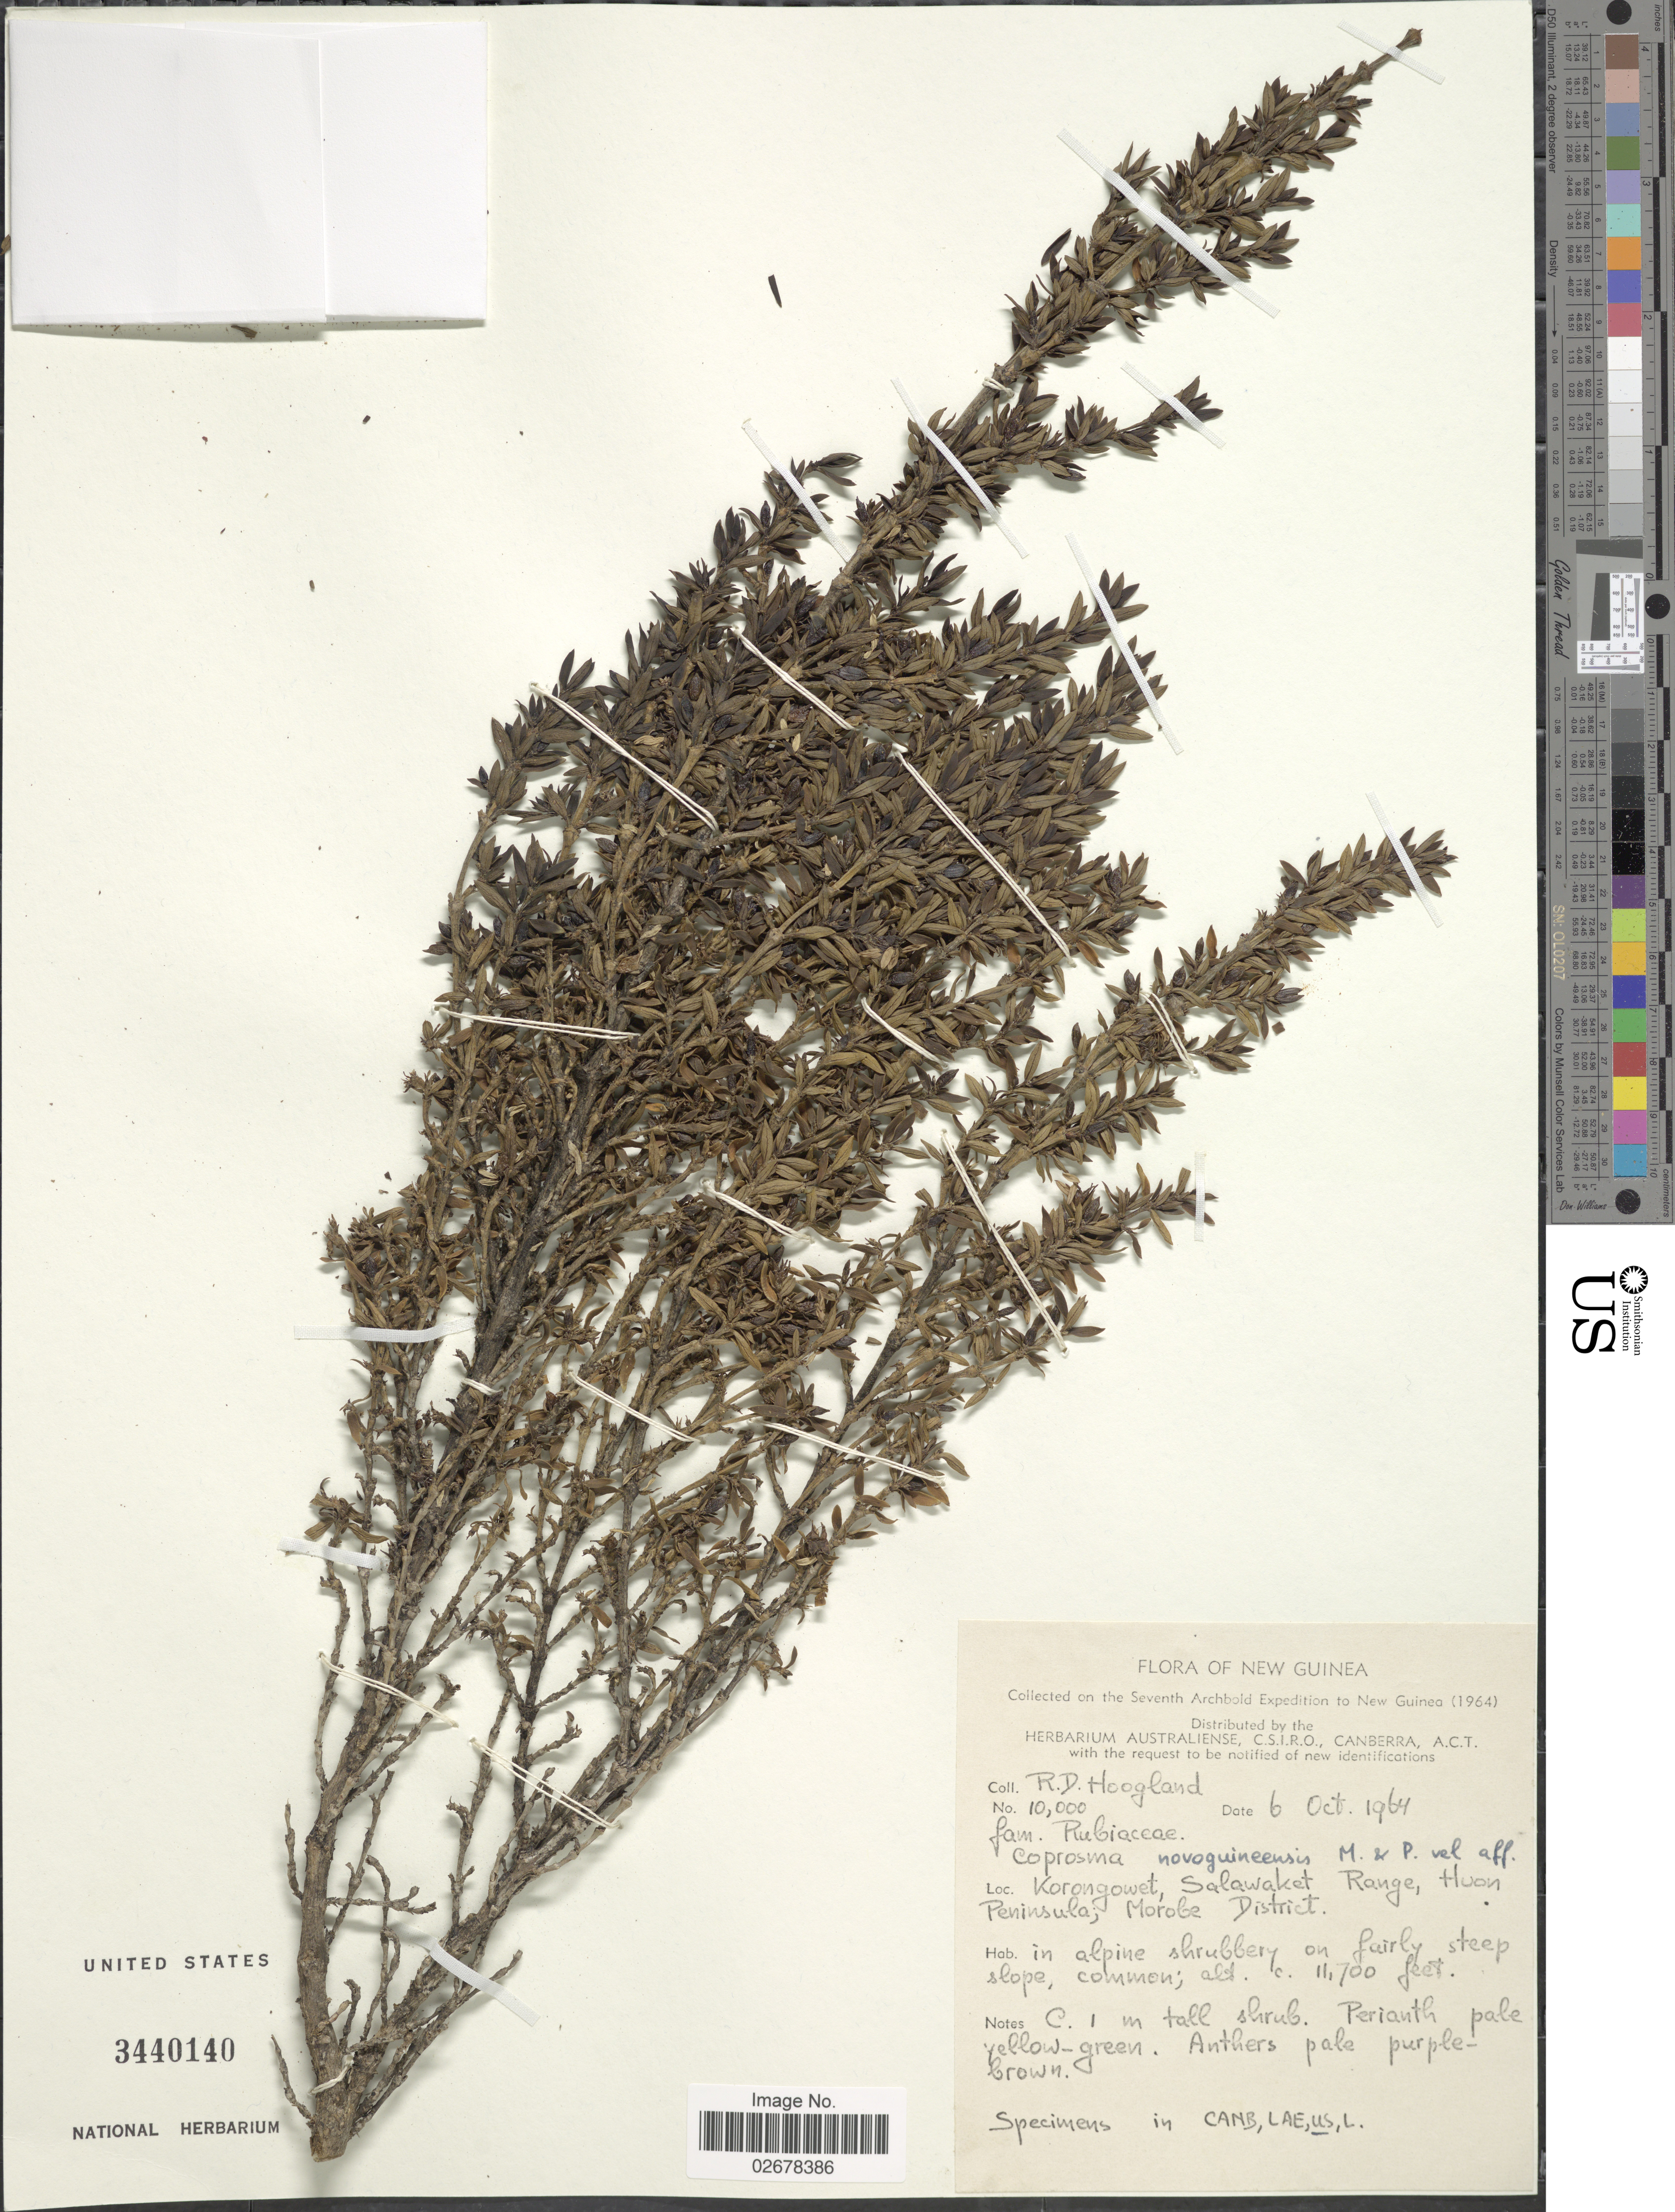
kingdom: Plantae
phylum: Tracheophyta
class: Magnoliopsida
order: Gentianales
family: Rubiaceae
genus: Coprosma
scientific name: Coprosma novoguineensis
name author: Merr. & L.M. Perry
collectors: R. D. Hoogland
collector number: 10000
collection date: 1964-10-06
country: Papua New Guinea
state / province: Morobe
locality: New Guinea, Korongowet, Salawaket Range, Huon Peninsula.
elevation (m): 3566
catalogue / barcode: US 3440140